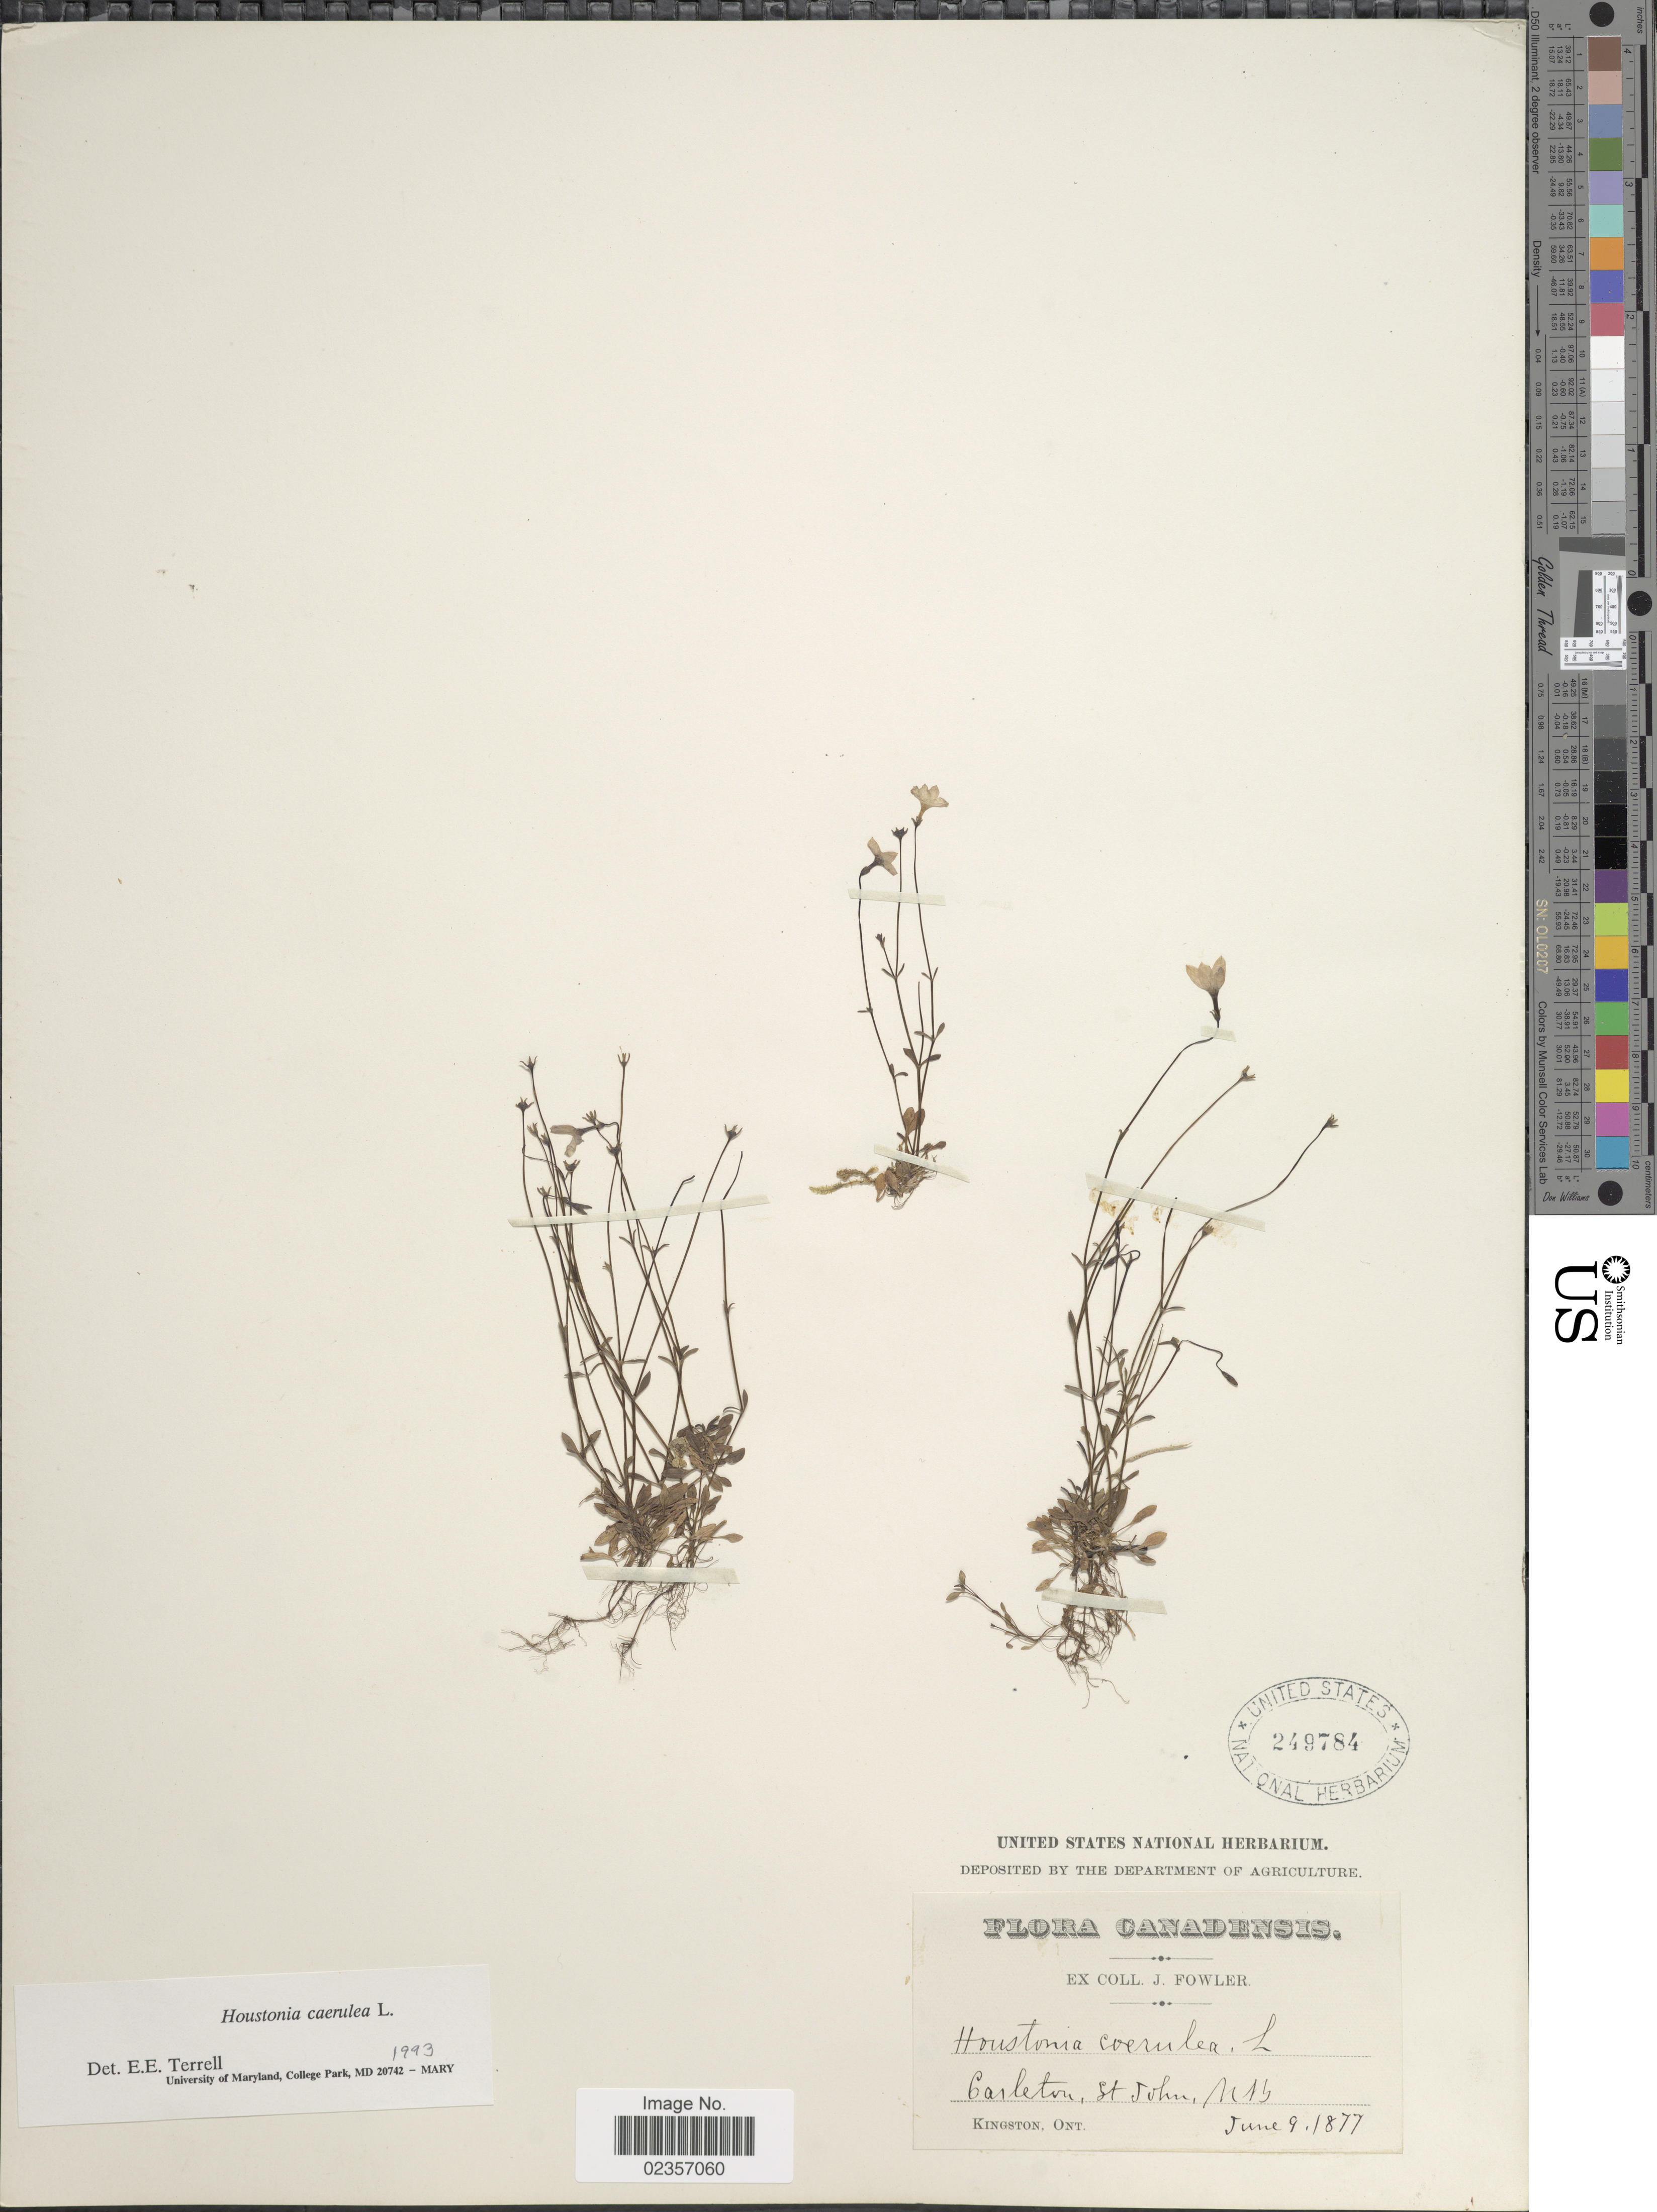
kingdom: Plantae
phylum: Tracheophyta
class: Magnoliopsida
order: Gentianales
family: Rubiaceae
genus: Houstonia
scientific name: Houstonia caerulea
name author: L.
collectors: J. P. Fowler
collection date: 1877-06-09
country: Canada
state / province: New Brunswick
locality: Carleton, St John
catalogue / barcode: US 249784